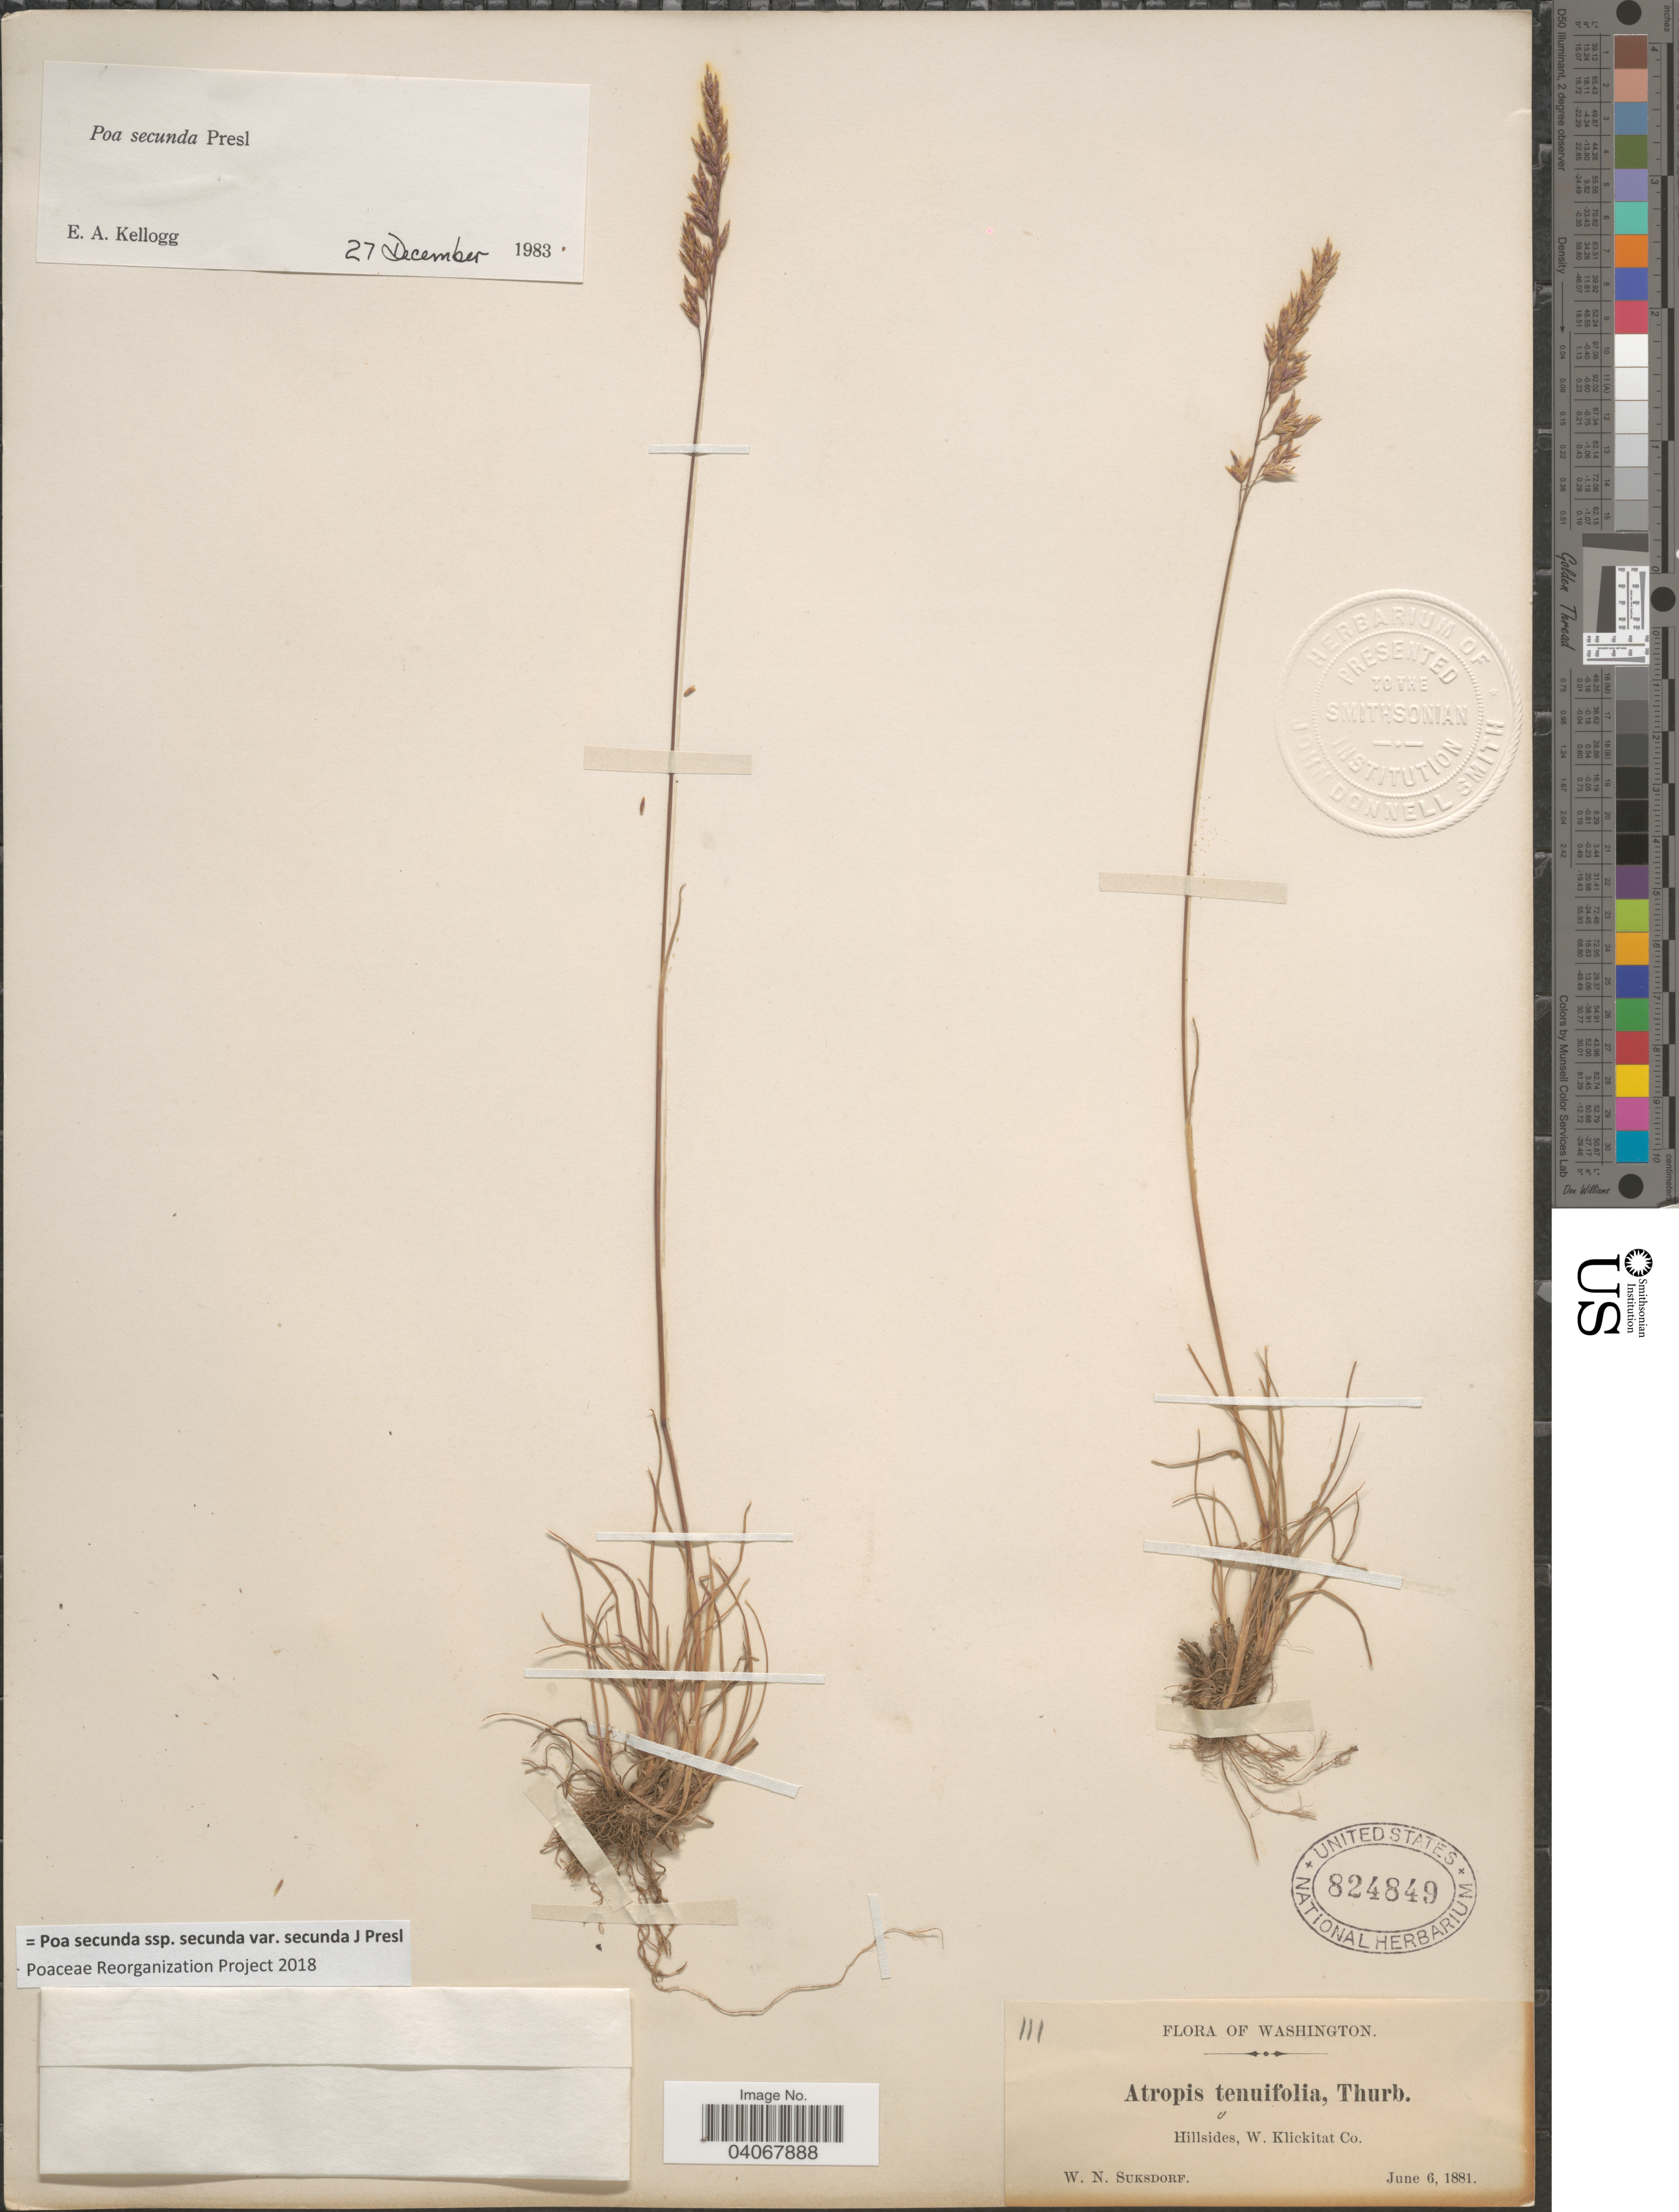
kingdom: Plantae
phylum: Tracheophyta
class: Liliopsida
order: Poales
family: Poaceae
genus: Poa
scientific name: Poa secunda subsp. secunda var. secunda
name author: J. Presl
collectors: W. N. Suksdorf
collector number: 111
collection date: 1881-06-06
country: United States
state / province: Washington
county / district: Klickitat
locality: Hillsides, W. Klickitat Co.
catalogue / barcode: US 824849